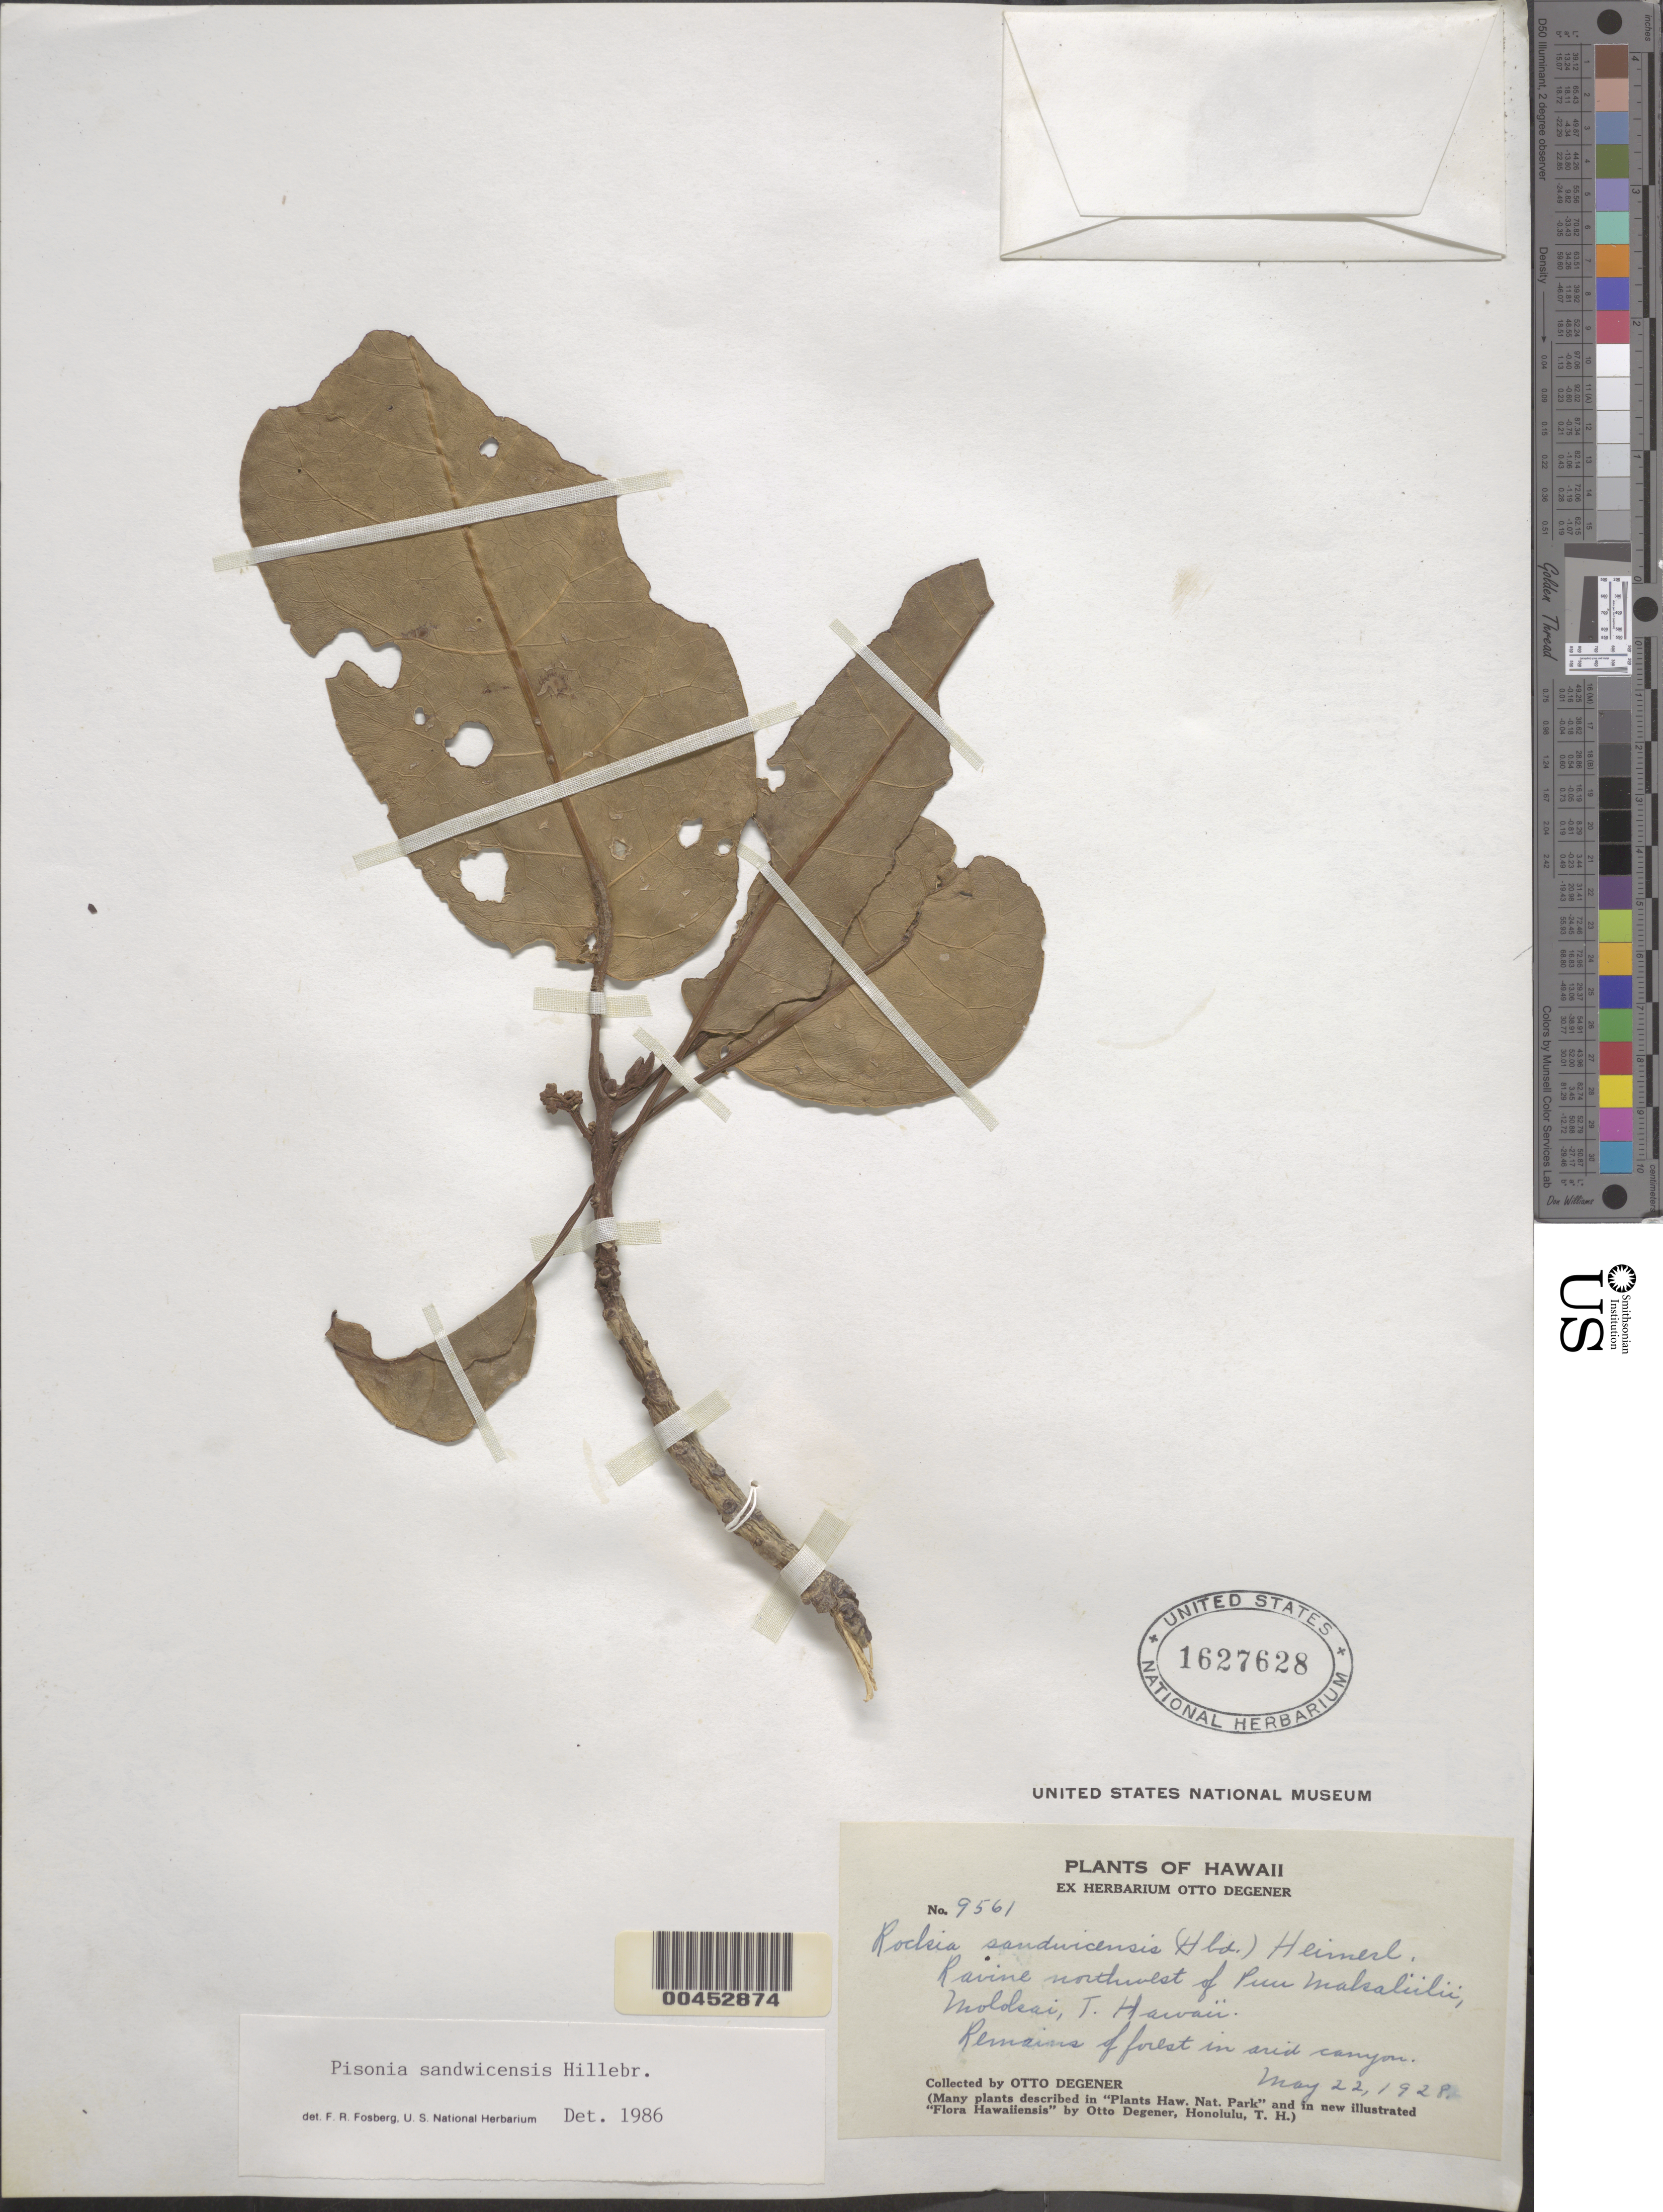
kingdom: Plantae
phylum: Tracheophyta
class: Magnoliopsida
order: Caryophyllales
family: Nyctaginaceae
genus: Rockia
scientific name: Rockia sandwicensis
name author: (Hillebr.) Heimerl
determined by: Wagner, W. L., (BOT), Smithsonian Institution - National Museum of Natural History (UNITED STATES)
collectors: O. Degener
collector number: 9561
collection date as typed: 22 May 1928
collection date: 1928-05-22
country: United States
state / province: Hawaii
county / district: Maui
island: Moloka'i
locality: Ravine NW of Puu Makaliilii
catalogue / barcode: US 1627628